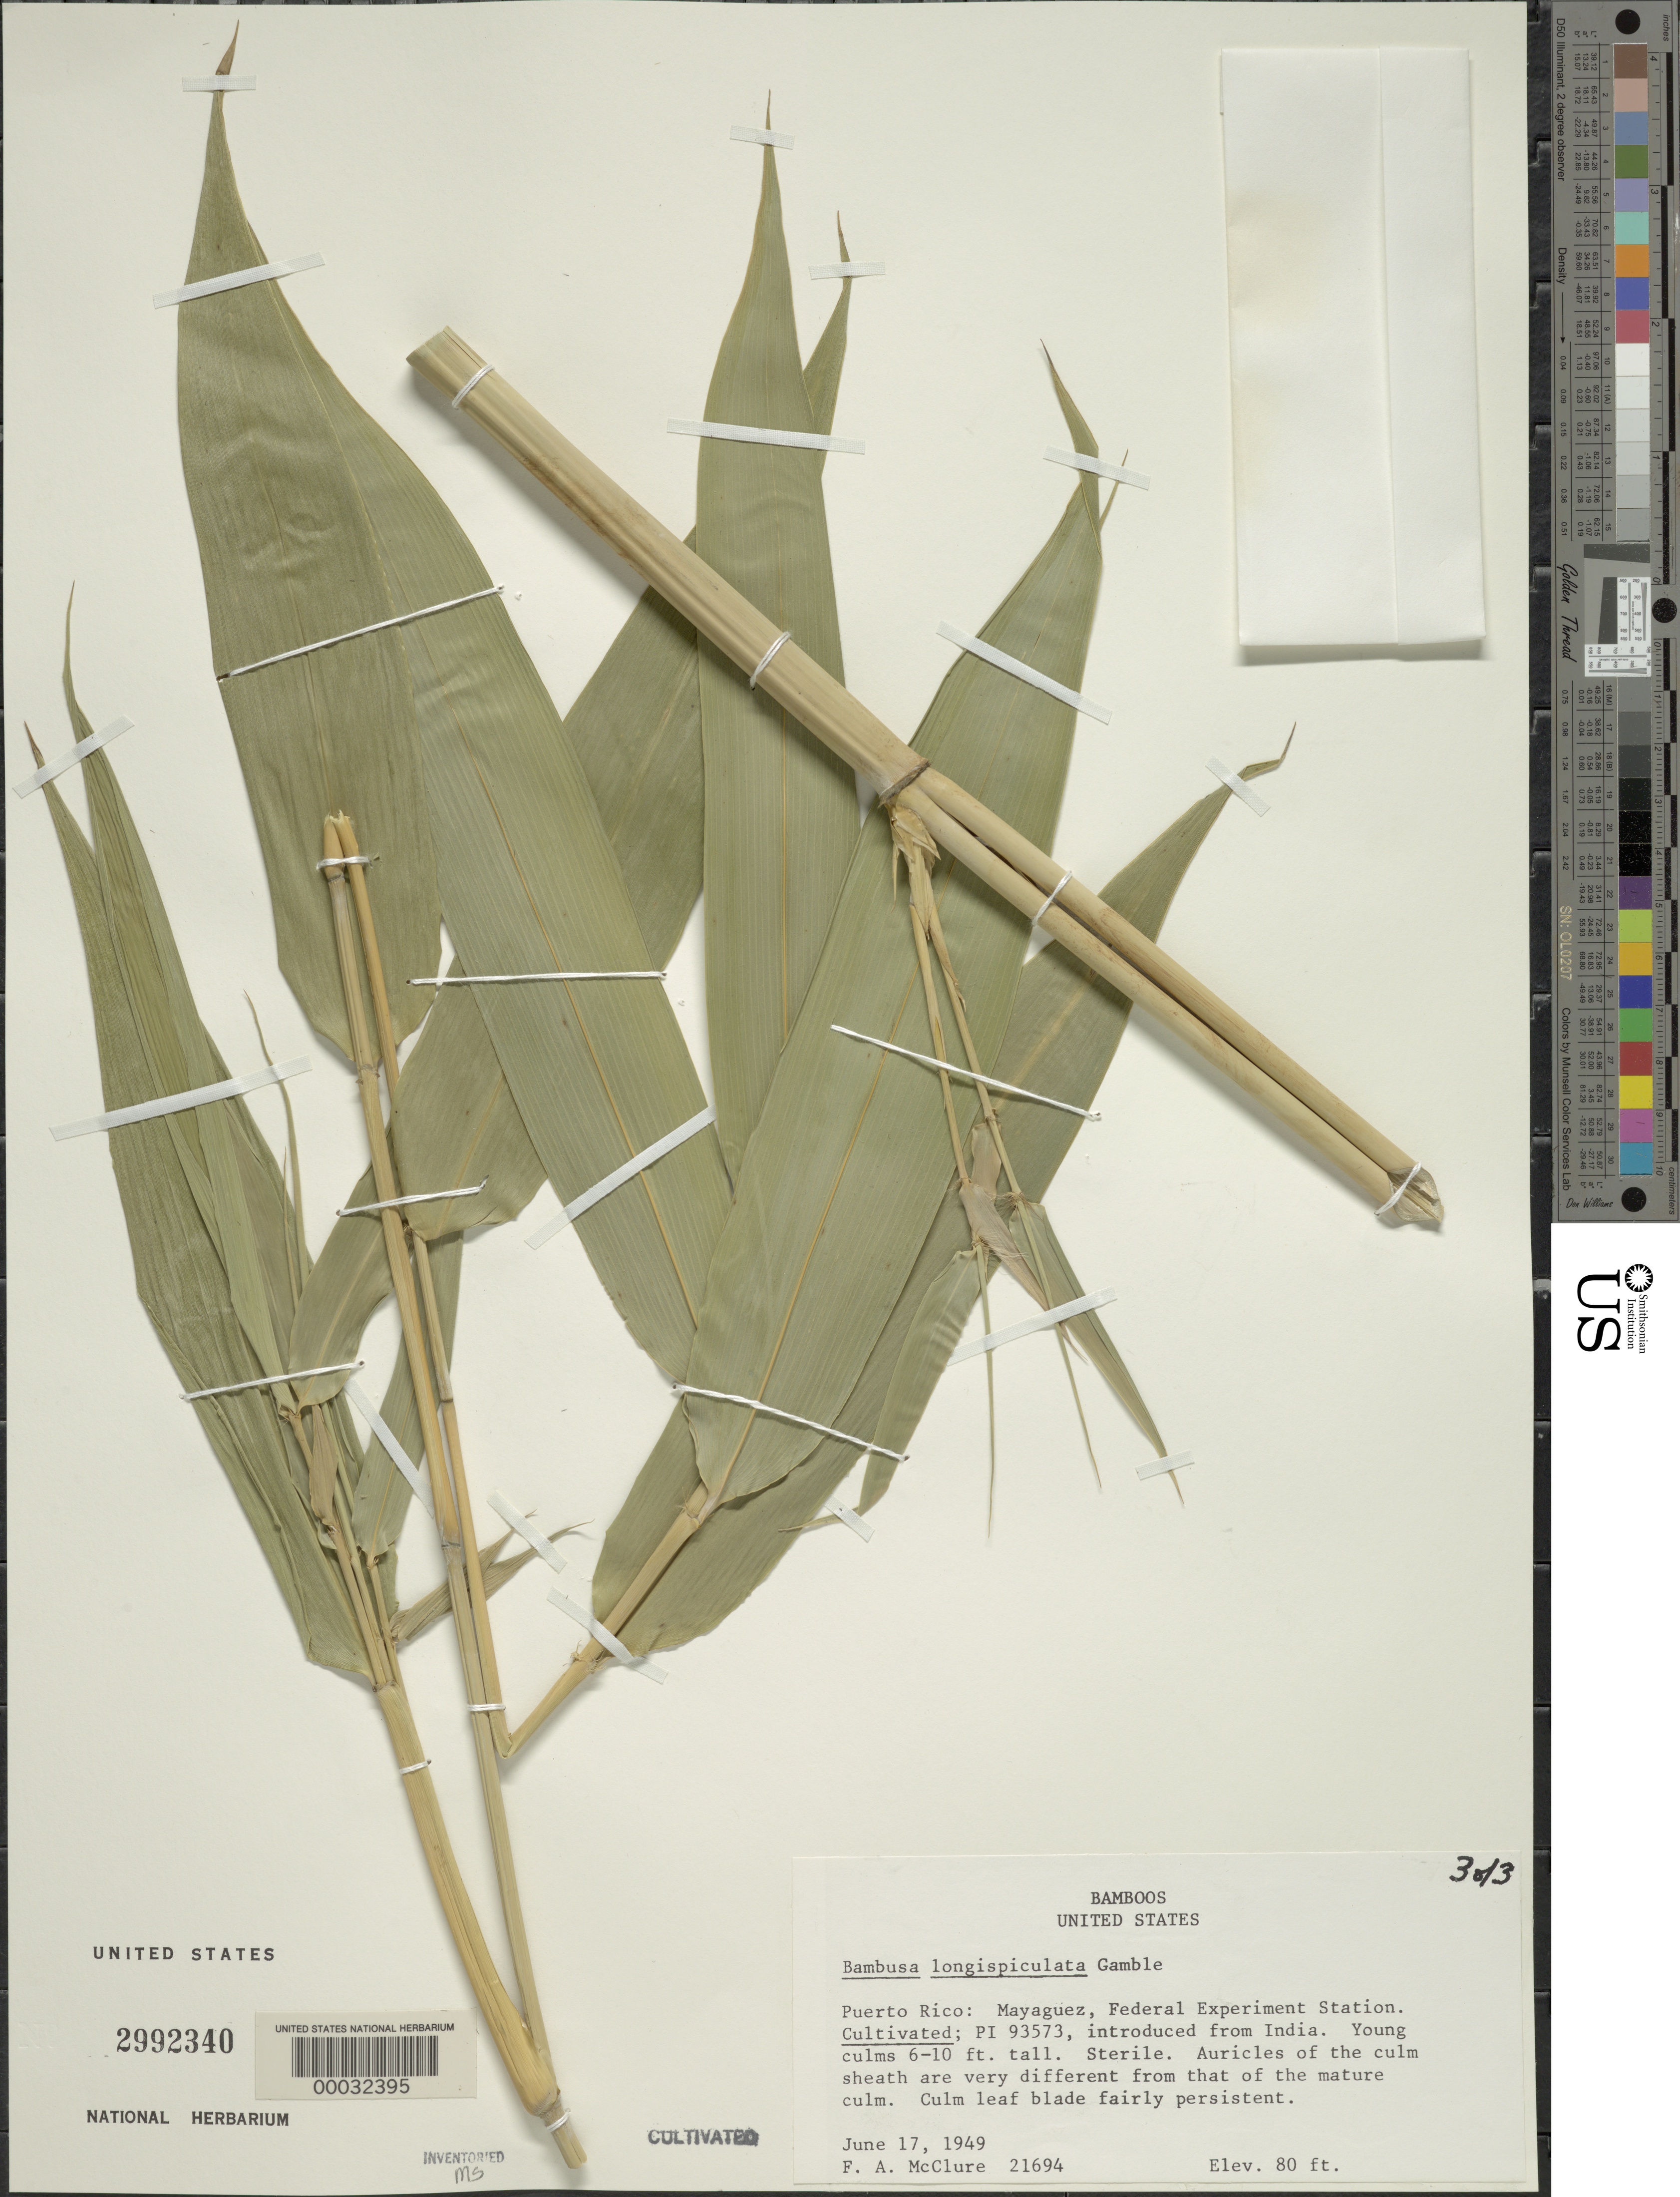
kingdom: Plantae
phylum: Tracheophyta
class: Liliopsida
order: Poales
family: Poaceae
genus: Bambusa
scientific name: Bambusa longispiculata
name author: Gamble ex Brandis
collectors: F. A. McClure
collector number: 21694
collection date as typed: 17 Jun 1949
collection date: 1949-06-17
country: Puerto Rico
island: Greater Antilles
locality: Federal experimental station-mayaguez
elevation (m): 24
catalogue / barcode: US 2992340